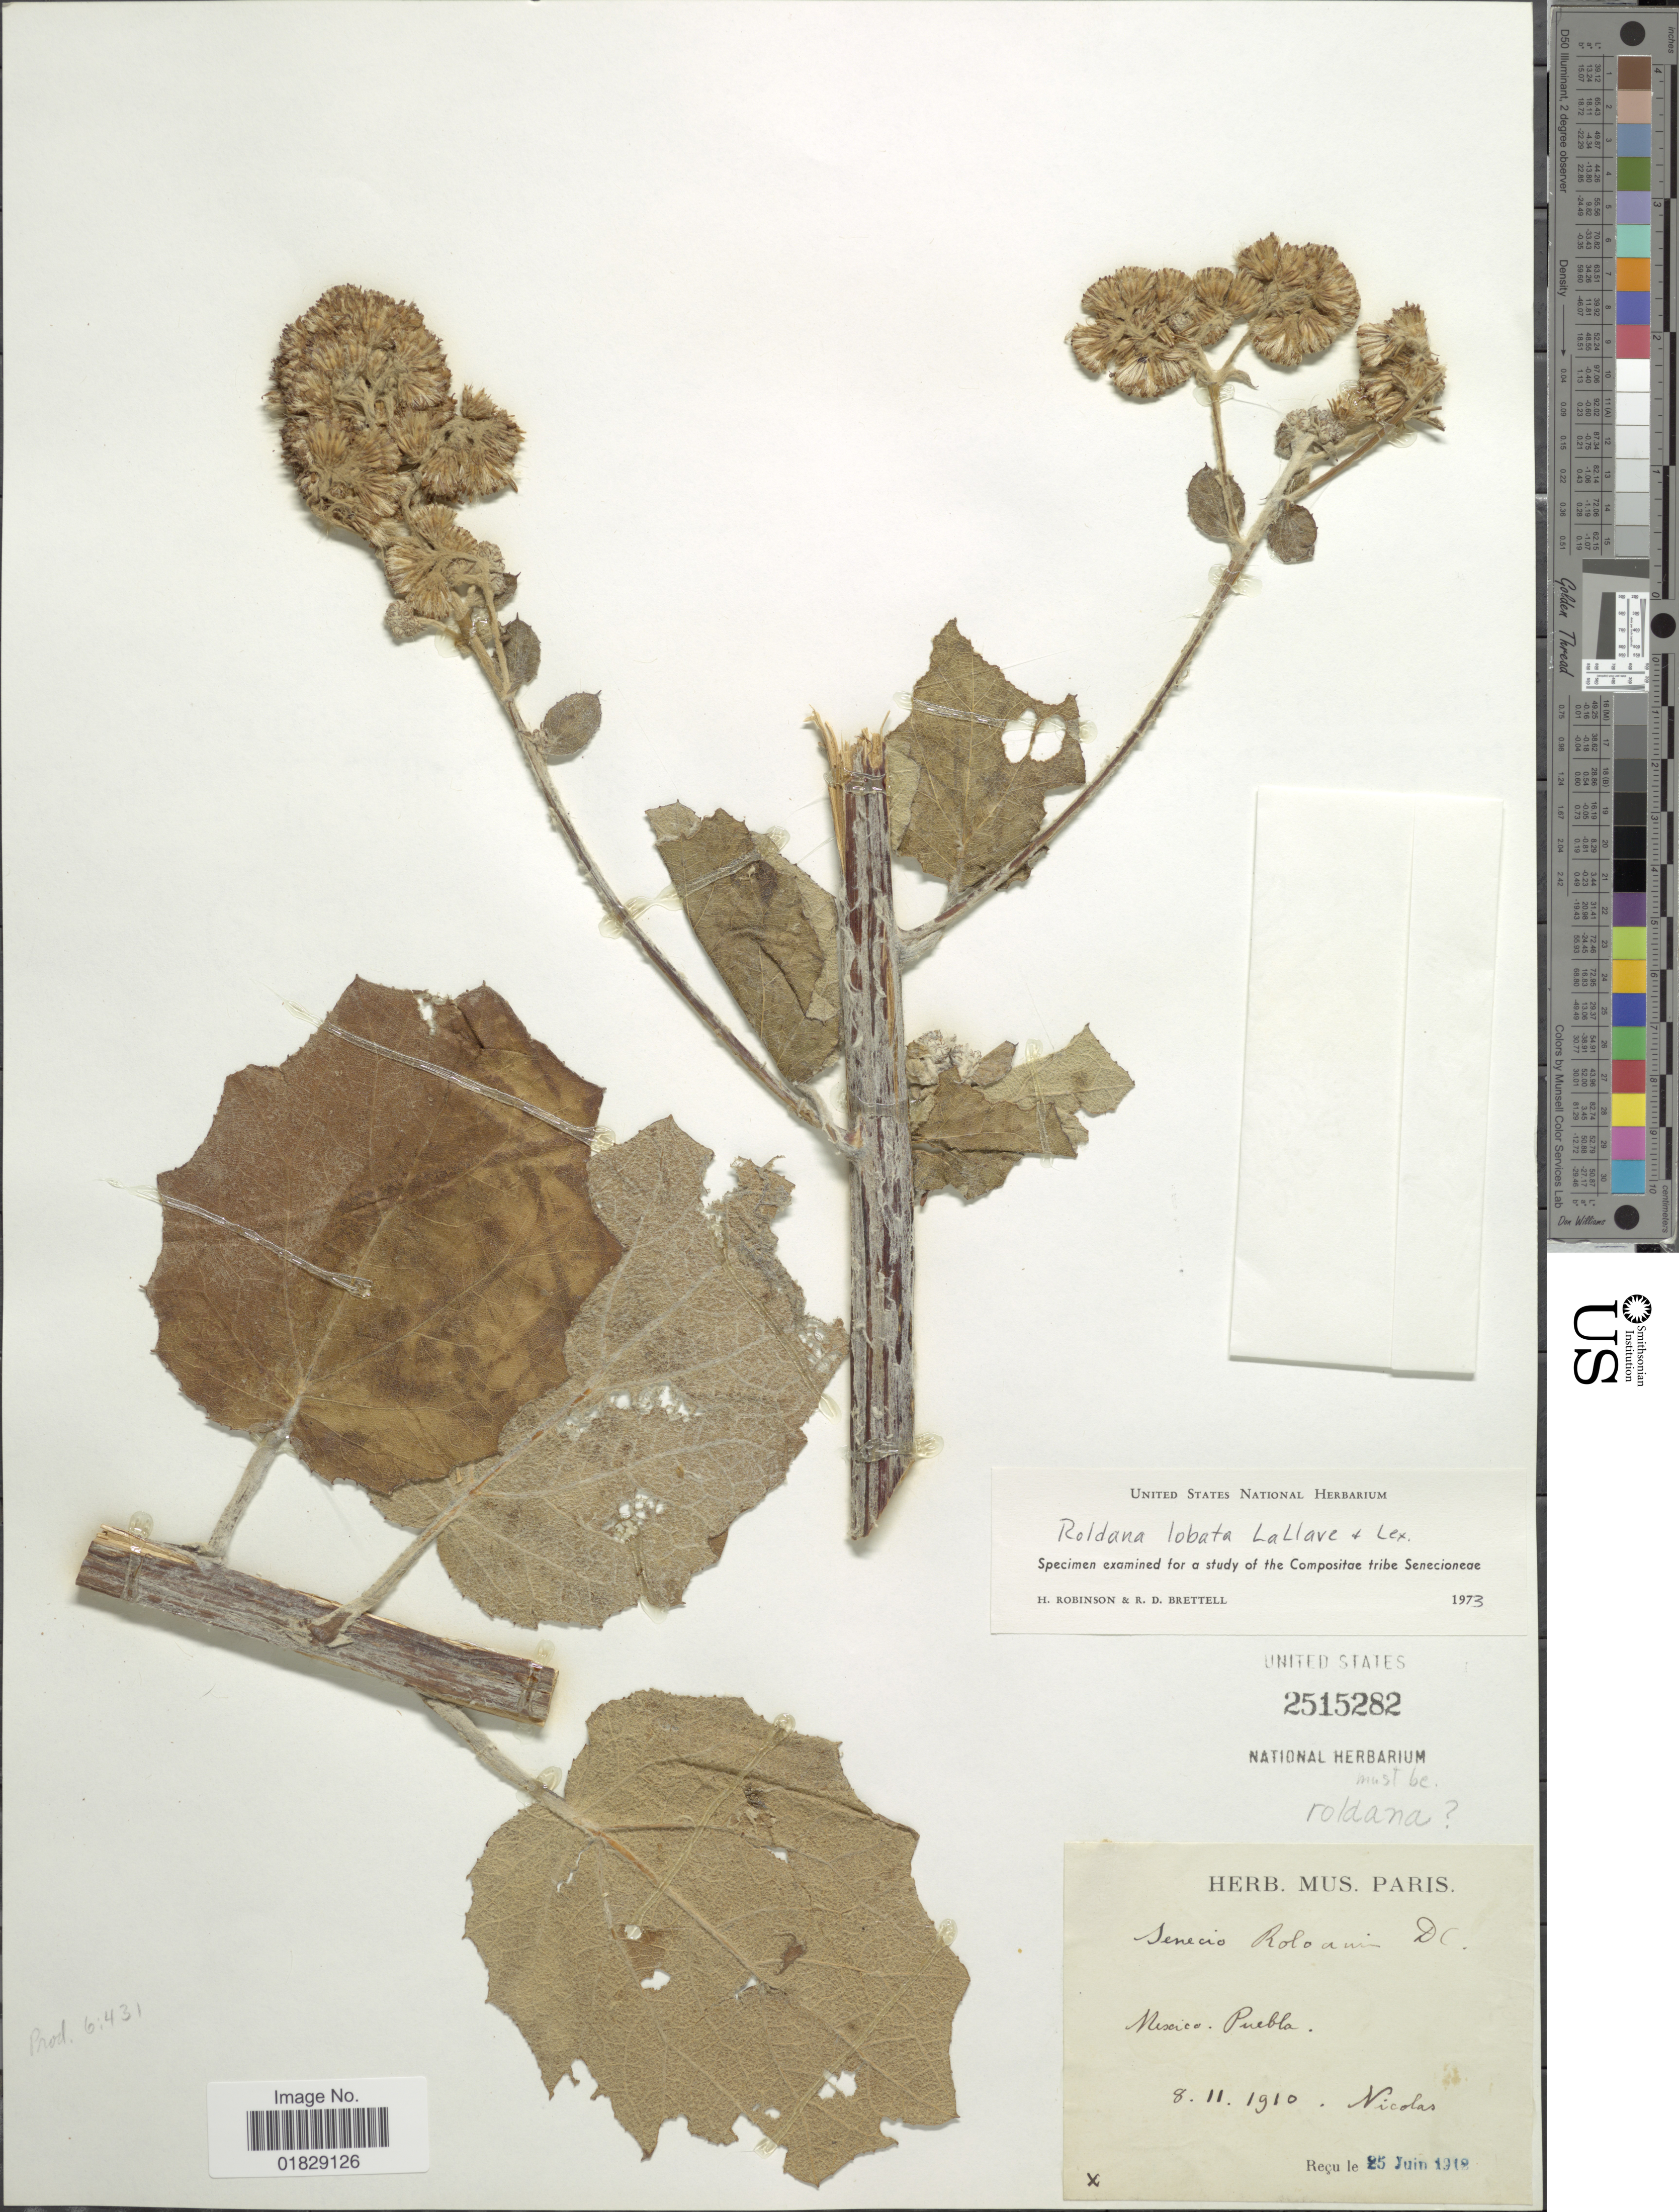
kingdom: Plantae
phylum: Tracheophyta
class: Magnoliopsida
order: Asterales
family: Asteraceae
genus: Roldana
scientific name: Roldana lobata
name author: La Llave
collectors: -. Nicolas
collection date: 1910-11-08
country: Mexico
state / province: Puebla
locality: Mexico, Puebla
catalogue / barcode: US 2515282